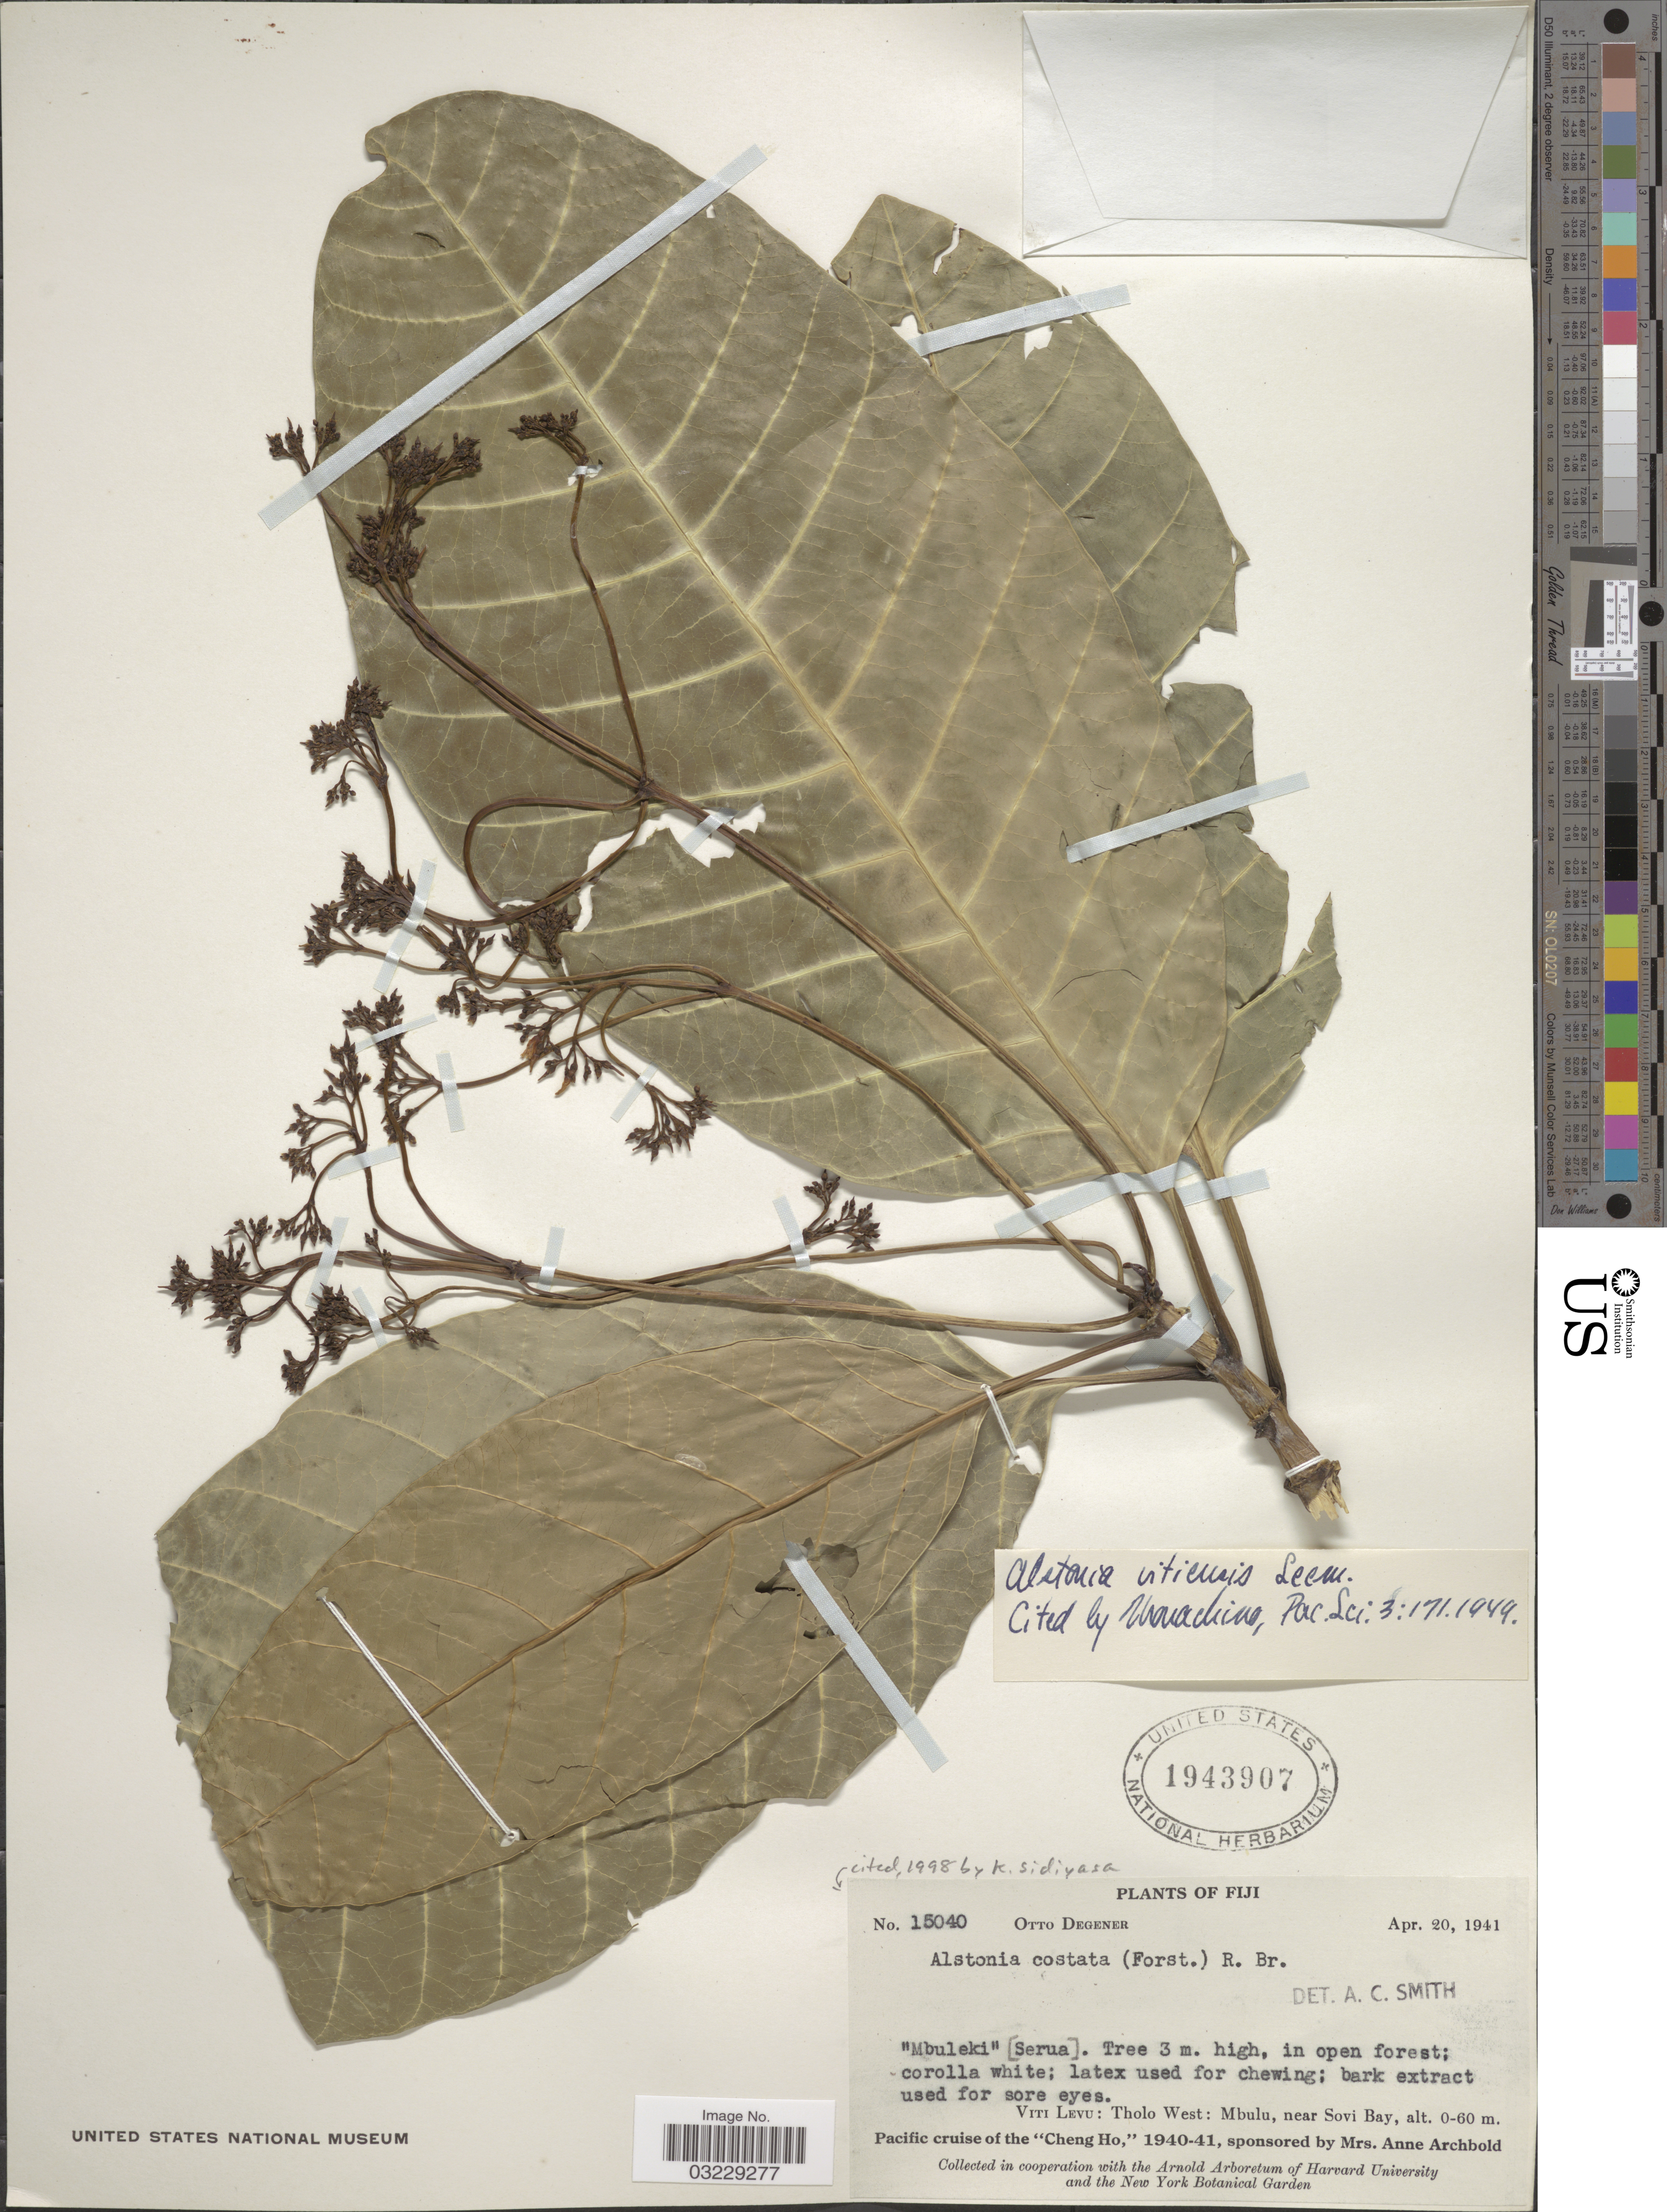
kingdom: Plantae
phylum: Tracheophyta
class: Magnoliopsida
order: Gentianales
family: Apocynaceae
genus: Alstonia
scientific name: Alstonia costata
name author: (G. Forst.) R. Br.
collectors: O. Degener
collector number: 15040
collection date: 1941-04-20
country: Fiji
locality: Viti Levu: Tholo West: Mbulu, near Sovi Bay.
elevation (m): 0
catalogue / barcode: US 1943907